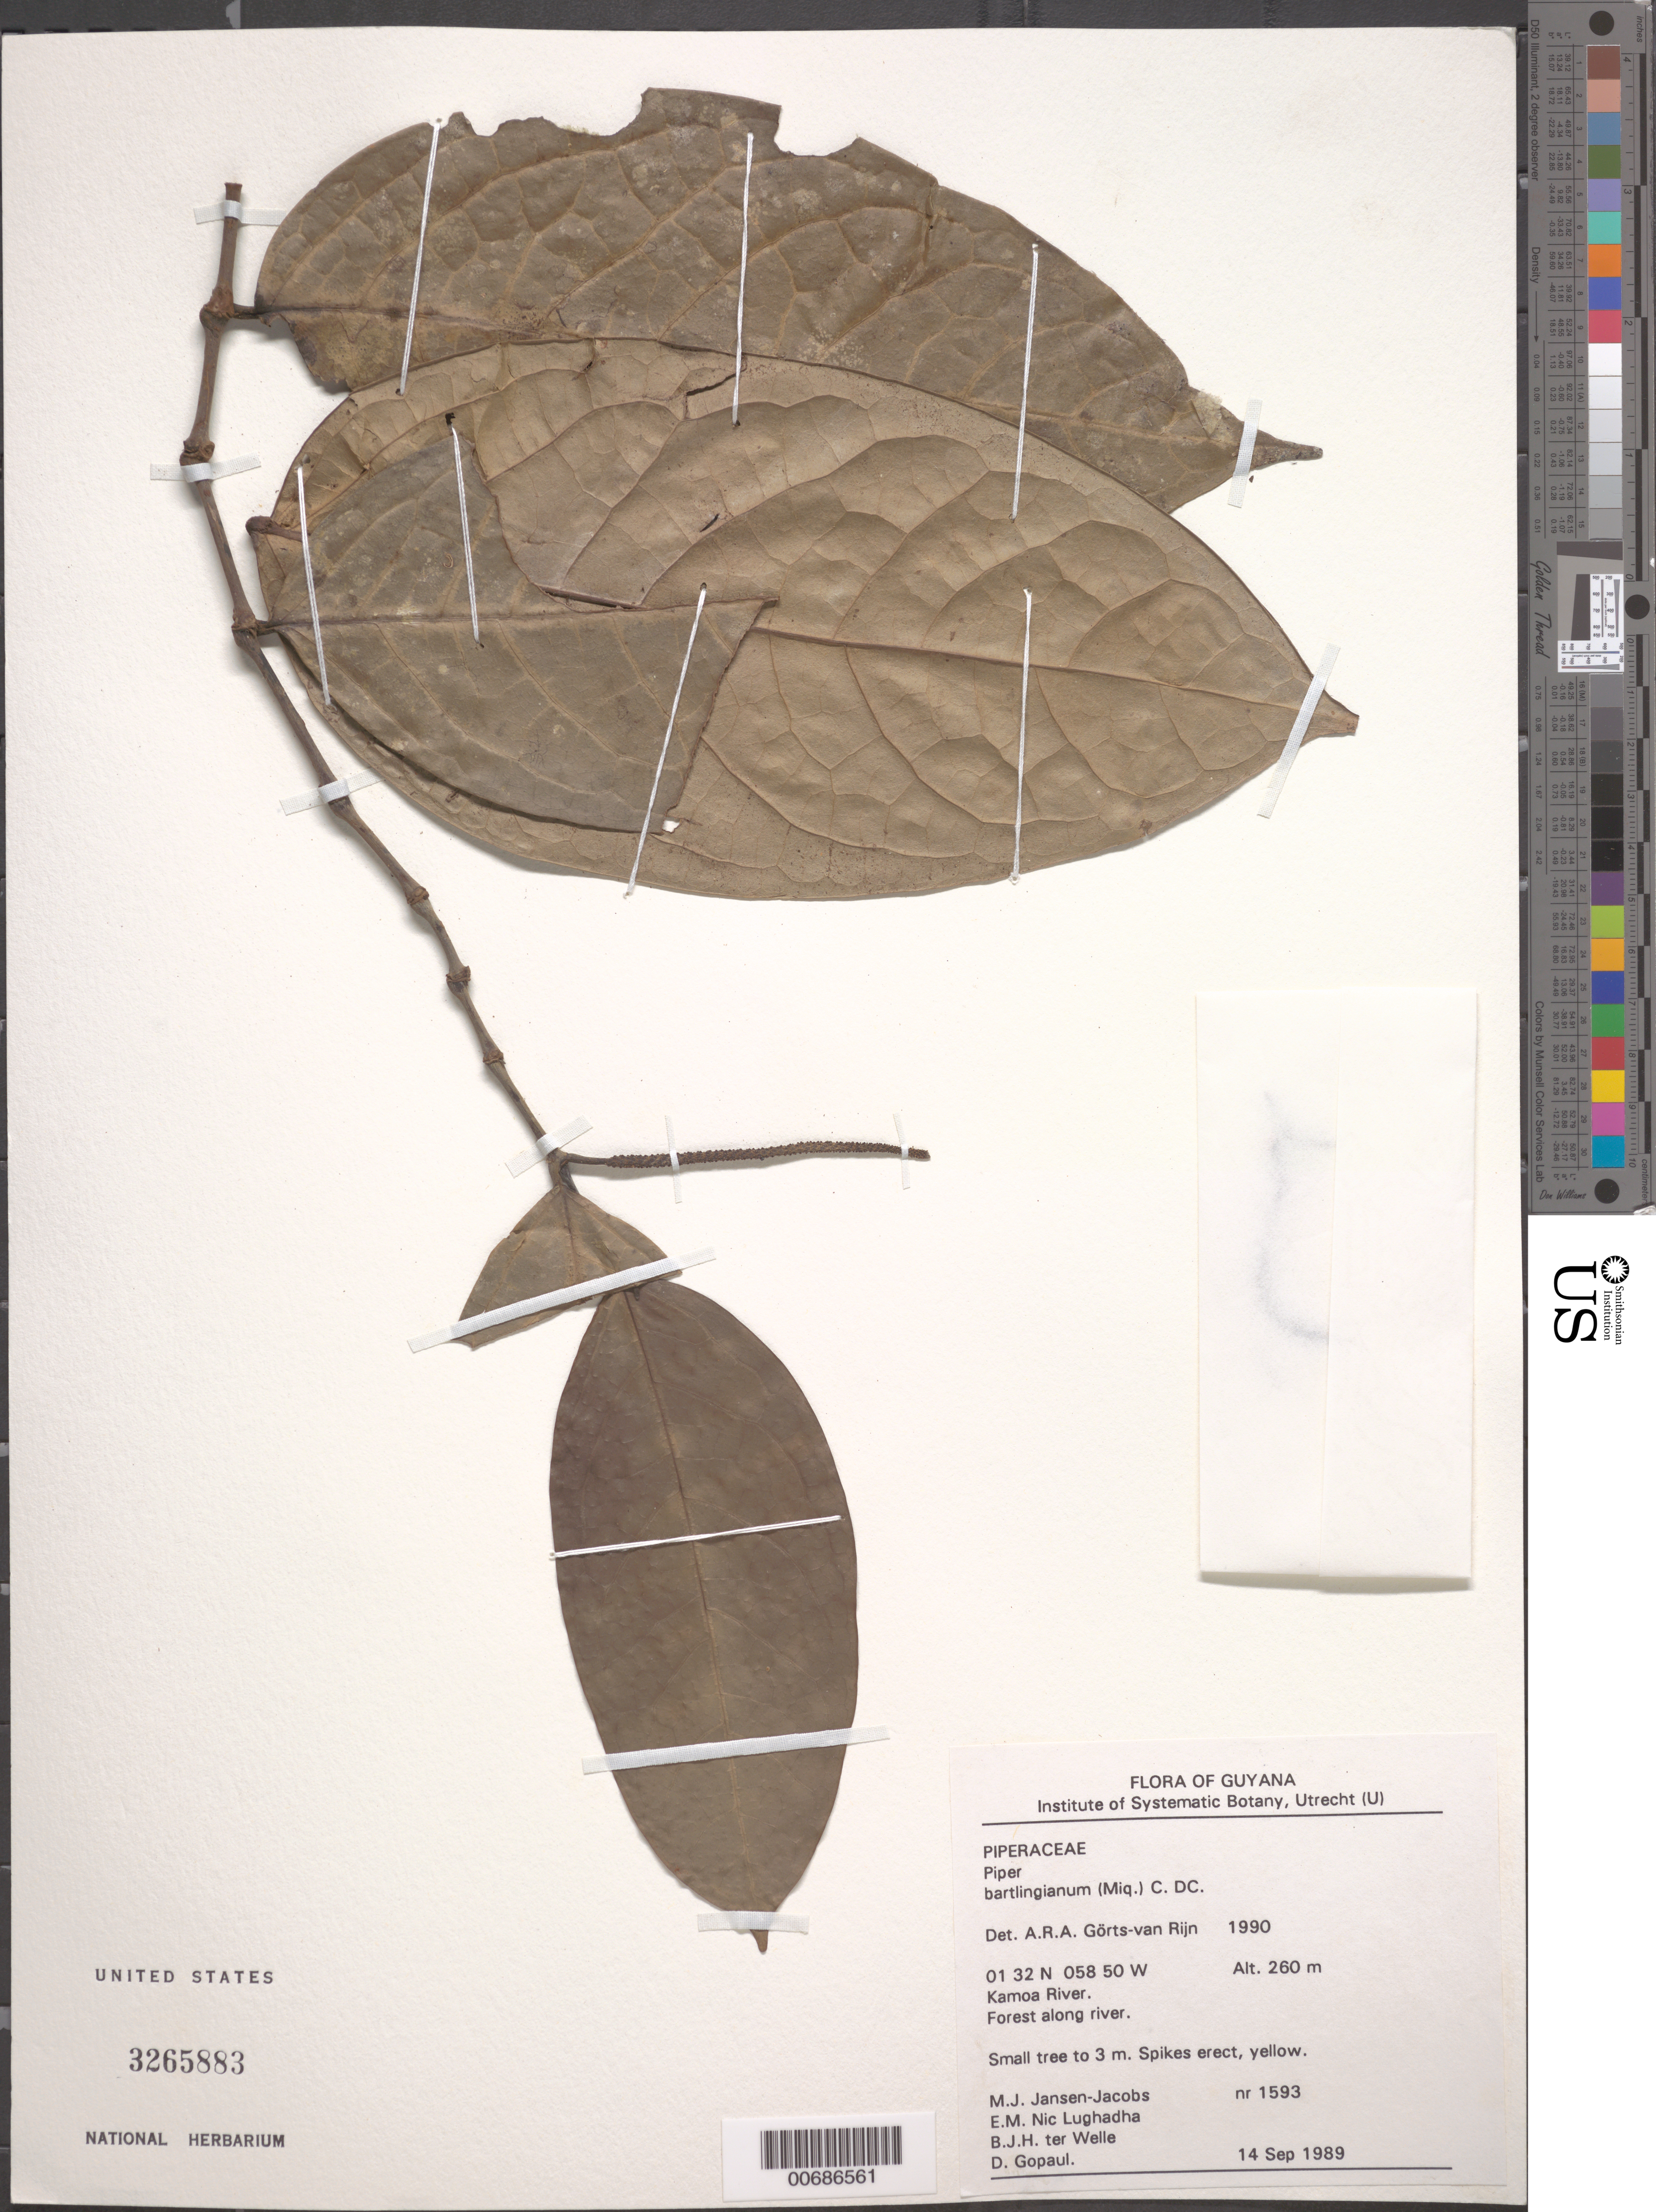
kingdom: Plantae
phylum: Tracheophyta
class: Magnoliopsida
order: Piperales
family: Piperaceae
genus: Piper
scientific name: Piper bartlingianum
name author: (Miq.) C. DC.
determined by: Görts-van Rijn, A. R. A.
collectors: M. J. Jansen-Jacobs, E. Nic Lughadha, B. Welle & D. Gopaul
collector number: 1593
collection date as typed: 14-Sep-89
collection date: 1989-09-14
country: Guyana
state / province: U. Takutu-U. Essequibo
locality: Kamoa River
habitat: Forest along river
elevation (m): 260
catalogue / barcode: US 3265883